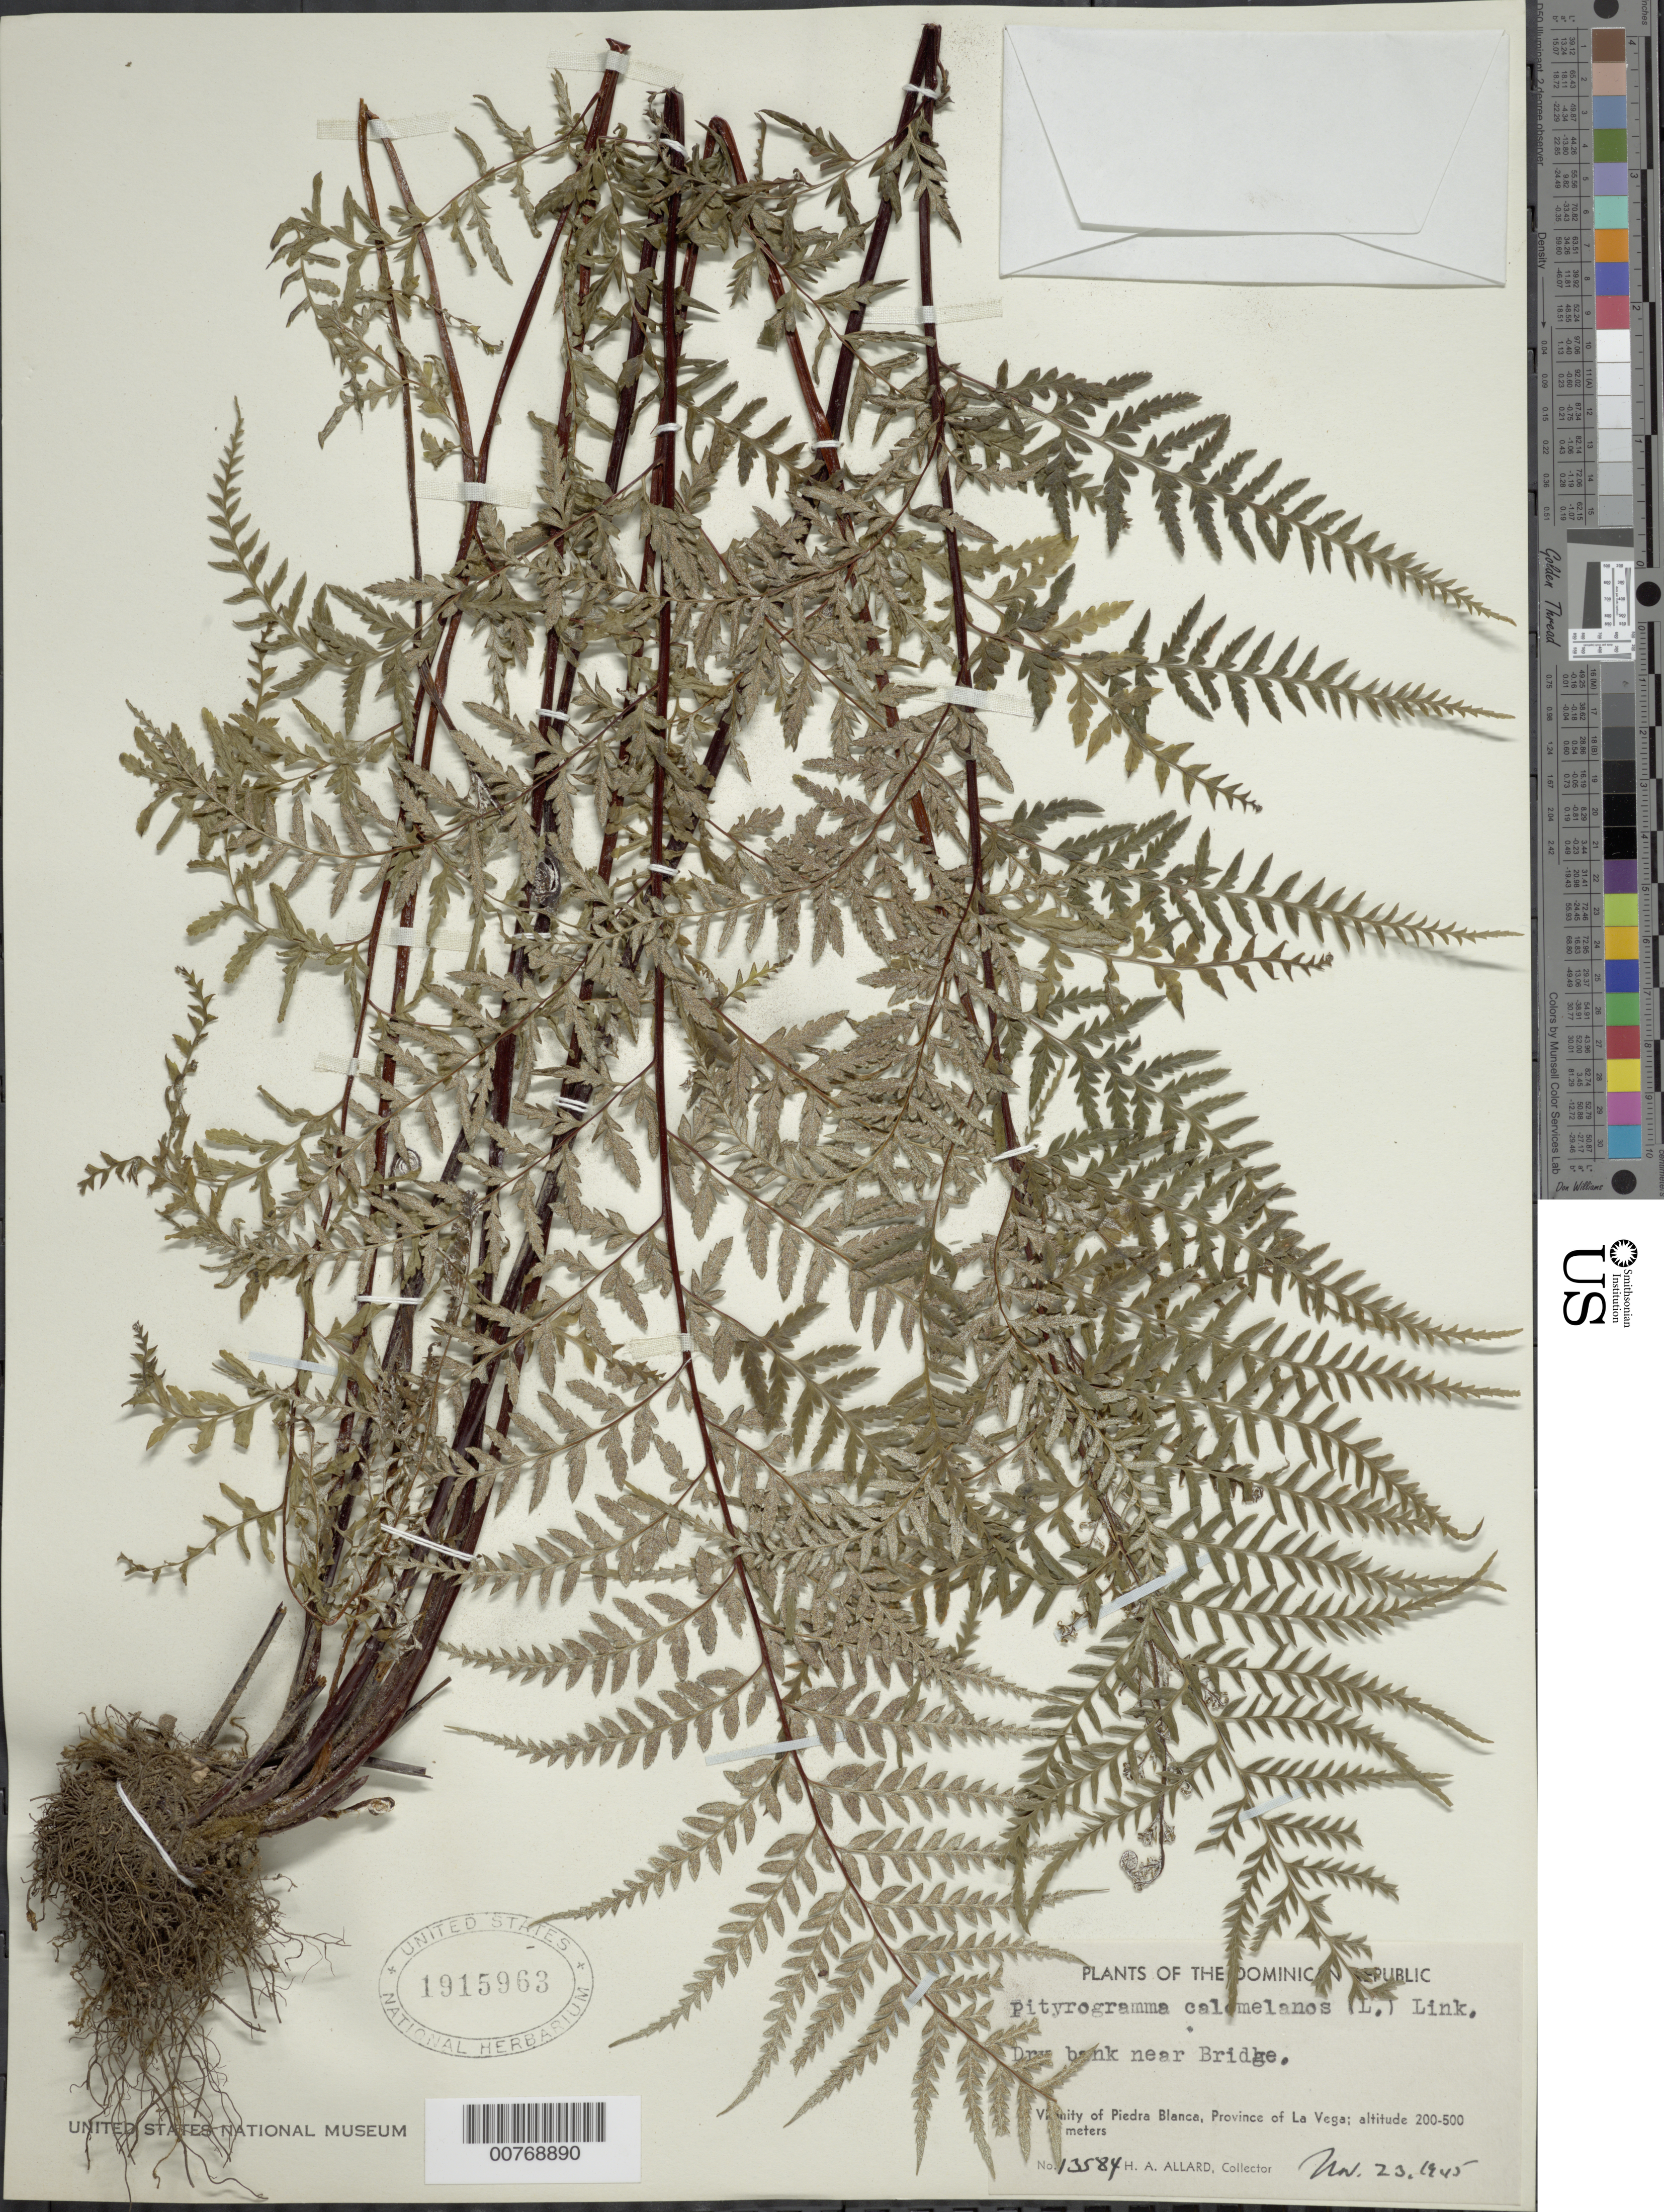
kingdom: Plantae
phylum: Tracheophyta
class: Polypodiopsida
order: Polypodiales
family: Pteridaceae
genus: Pityrogramma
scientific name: Pityrogramma calomelanos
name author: (L.) Link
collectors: H. A. Allard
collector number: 13584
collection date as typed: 23 Nov 1945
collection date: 1945-11-23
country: Dominican Republic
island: Hispaniola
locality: Vicinity of Piedra Blanca, Province La Vega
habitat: Dry bank near bridge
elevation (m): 200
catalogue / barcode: US 1915963